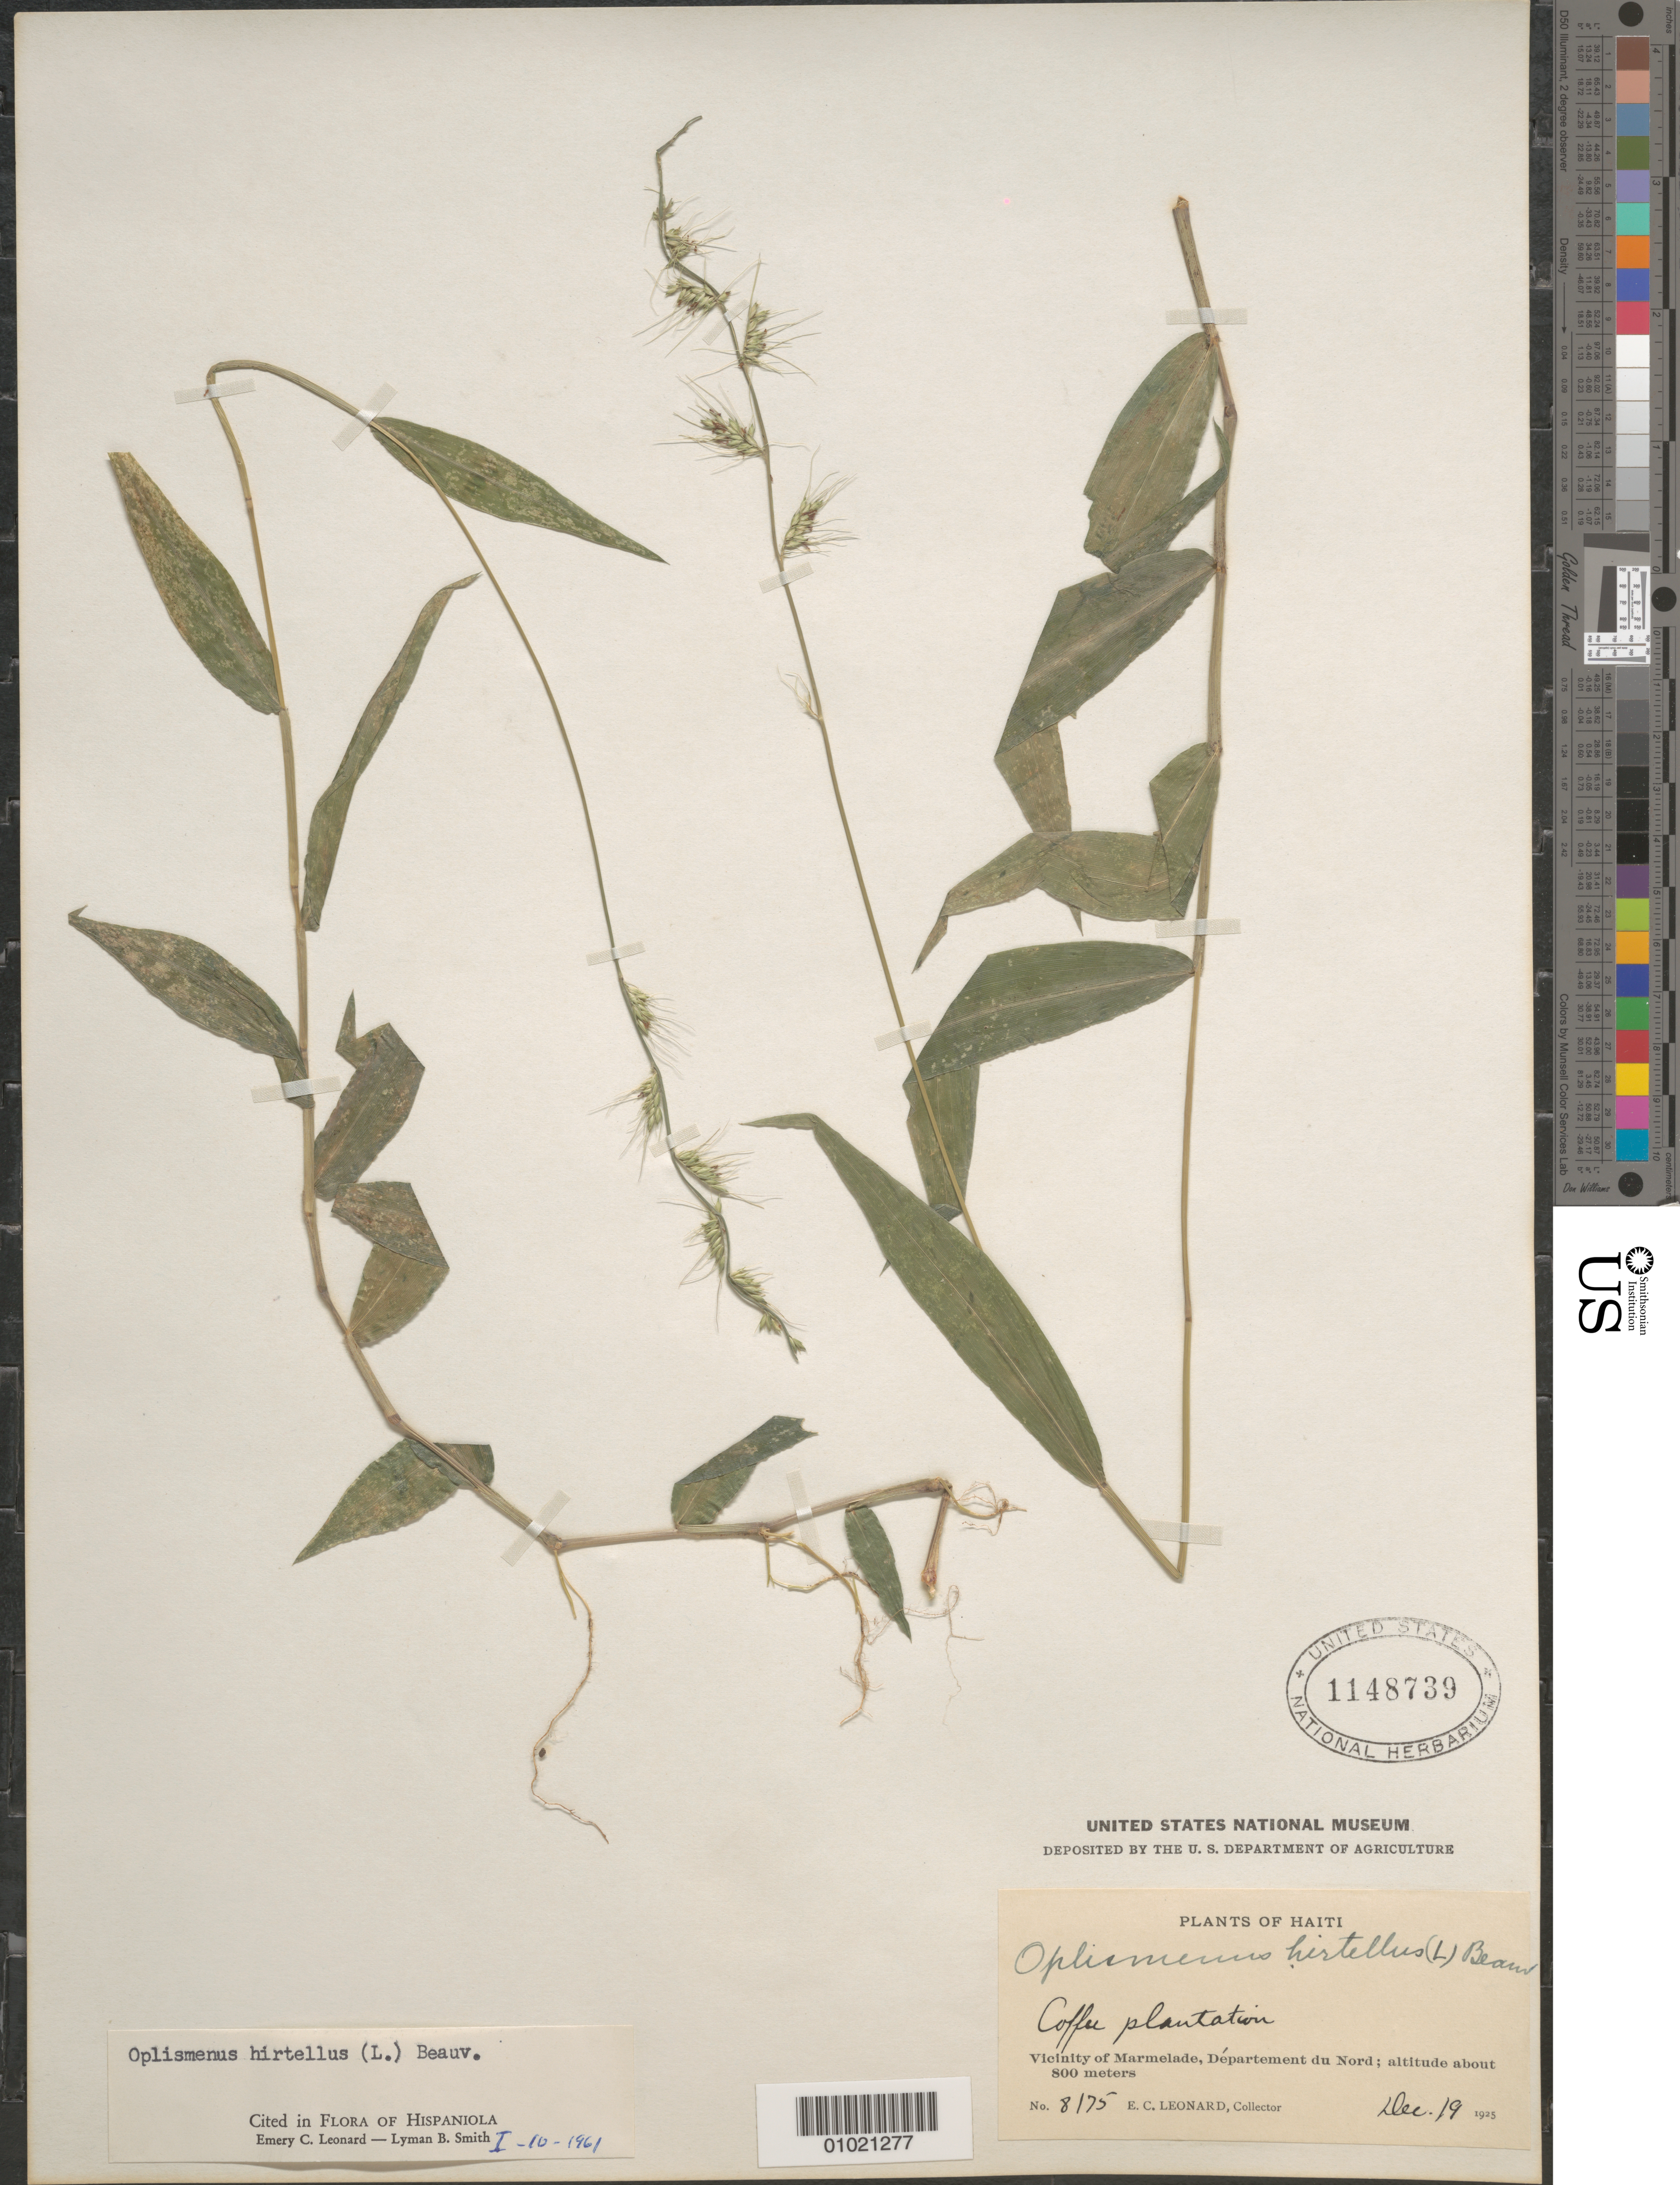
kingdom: Plantae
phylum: Tracheophyta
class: Liliopsida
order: Poales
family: Poaceae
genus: Oplismenus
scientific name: Oplismenus hirtellus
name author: (L.) P. Beauv.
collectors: E. C. Leonard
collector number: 8175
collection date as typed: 19 Dec 1925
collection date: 1925-12-19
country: Haiti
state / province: Nord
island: Hispaniola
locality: Coffee plantation, vicinity of Marmelade.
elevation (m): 800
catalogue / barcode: US 1148739